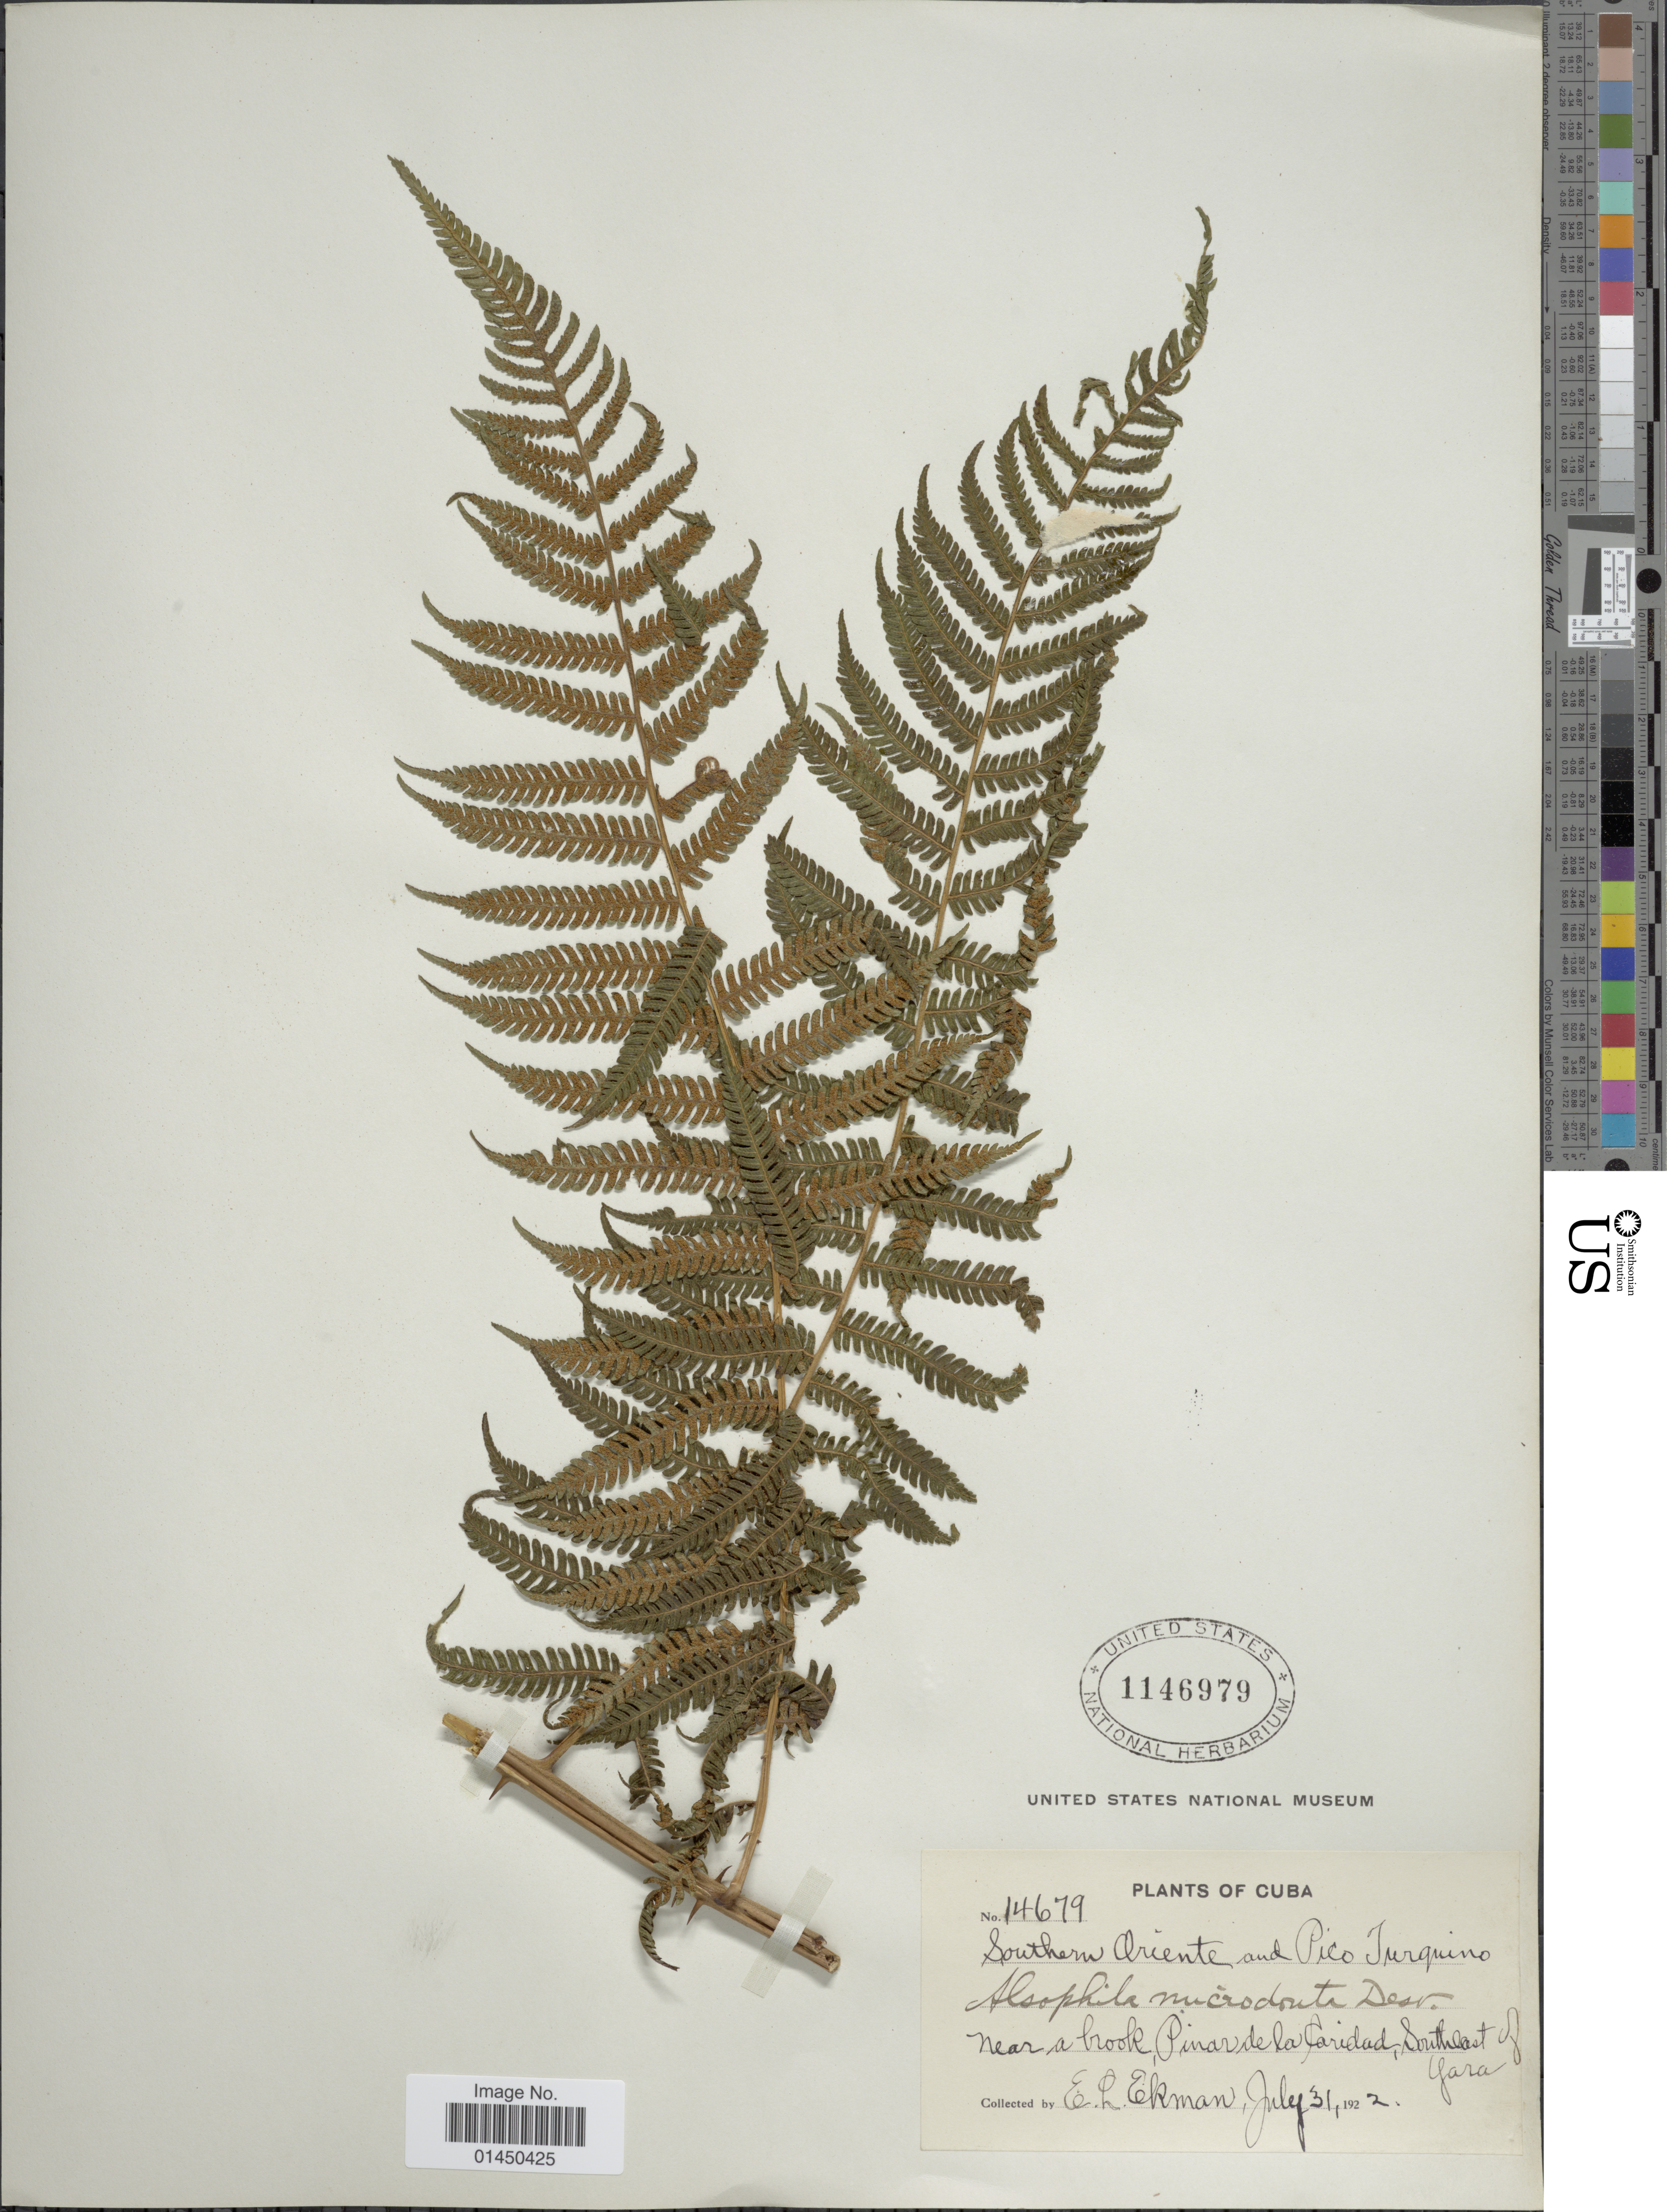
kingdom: Plantae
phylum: Tracheophyta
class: Polypodiopsida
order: Cyatheales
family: Cyatheaceae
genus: Cyathea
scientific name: Cyathea microdonta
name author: (Desv.) Domin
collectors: E. L. Ekman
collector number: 14679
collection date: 1922-07-31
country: Cuba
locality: Near a brook, Pinar de la Caridad, southeast of Yara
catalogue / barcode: US 1146979